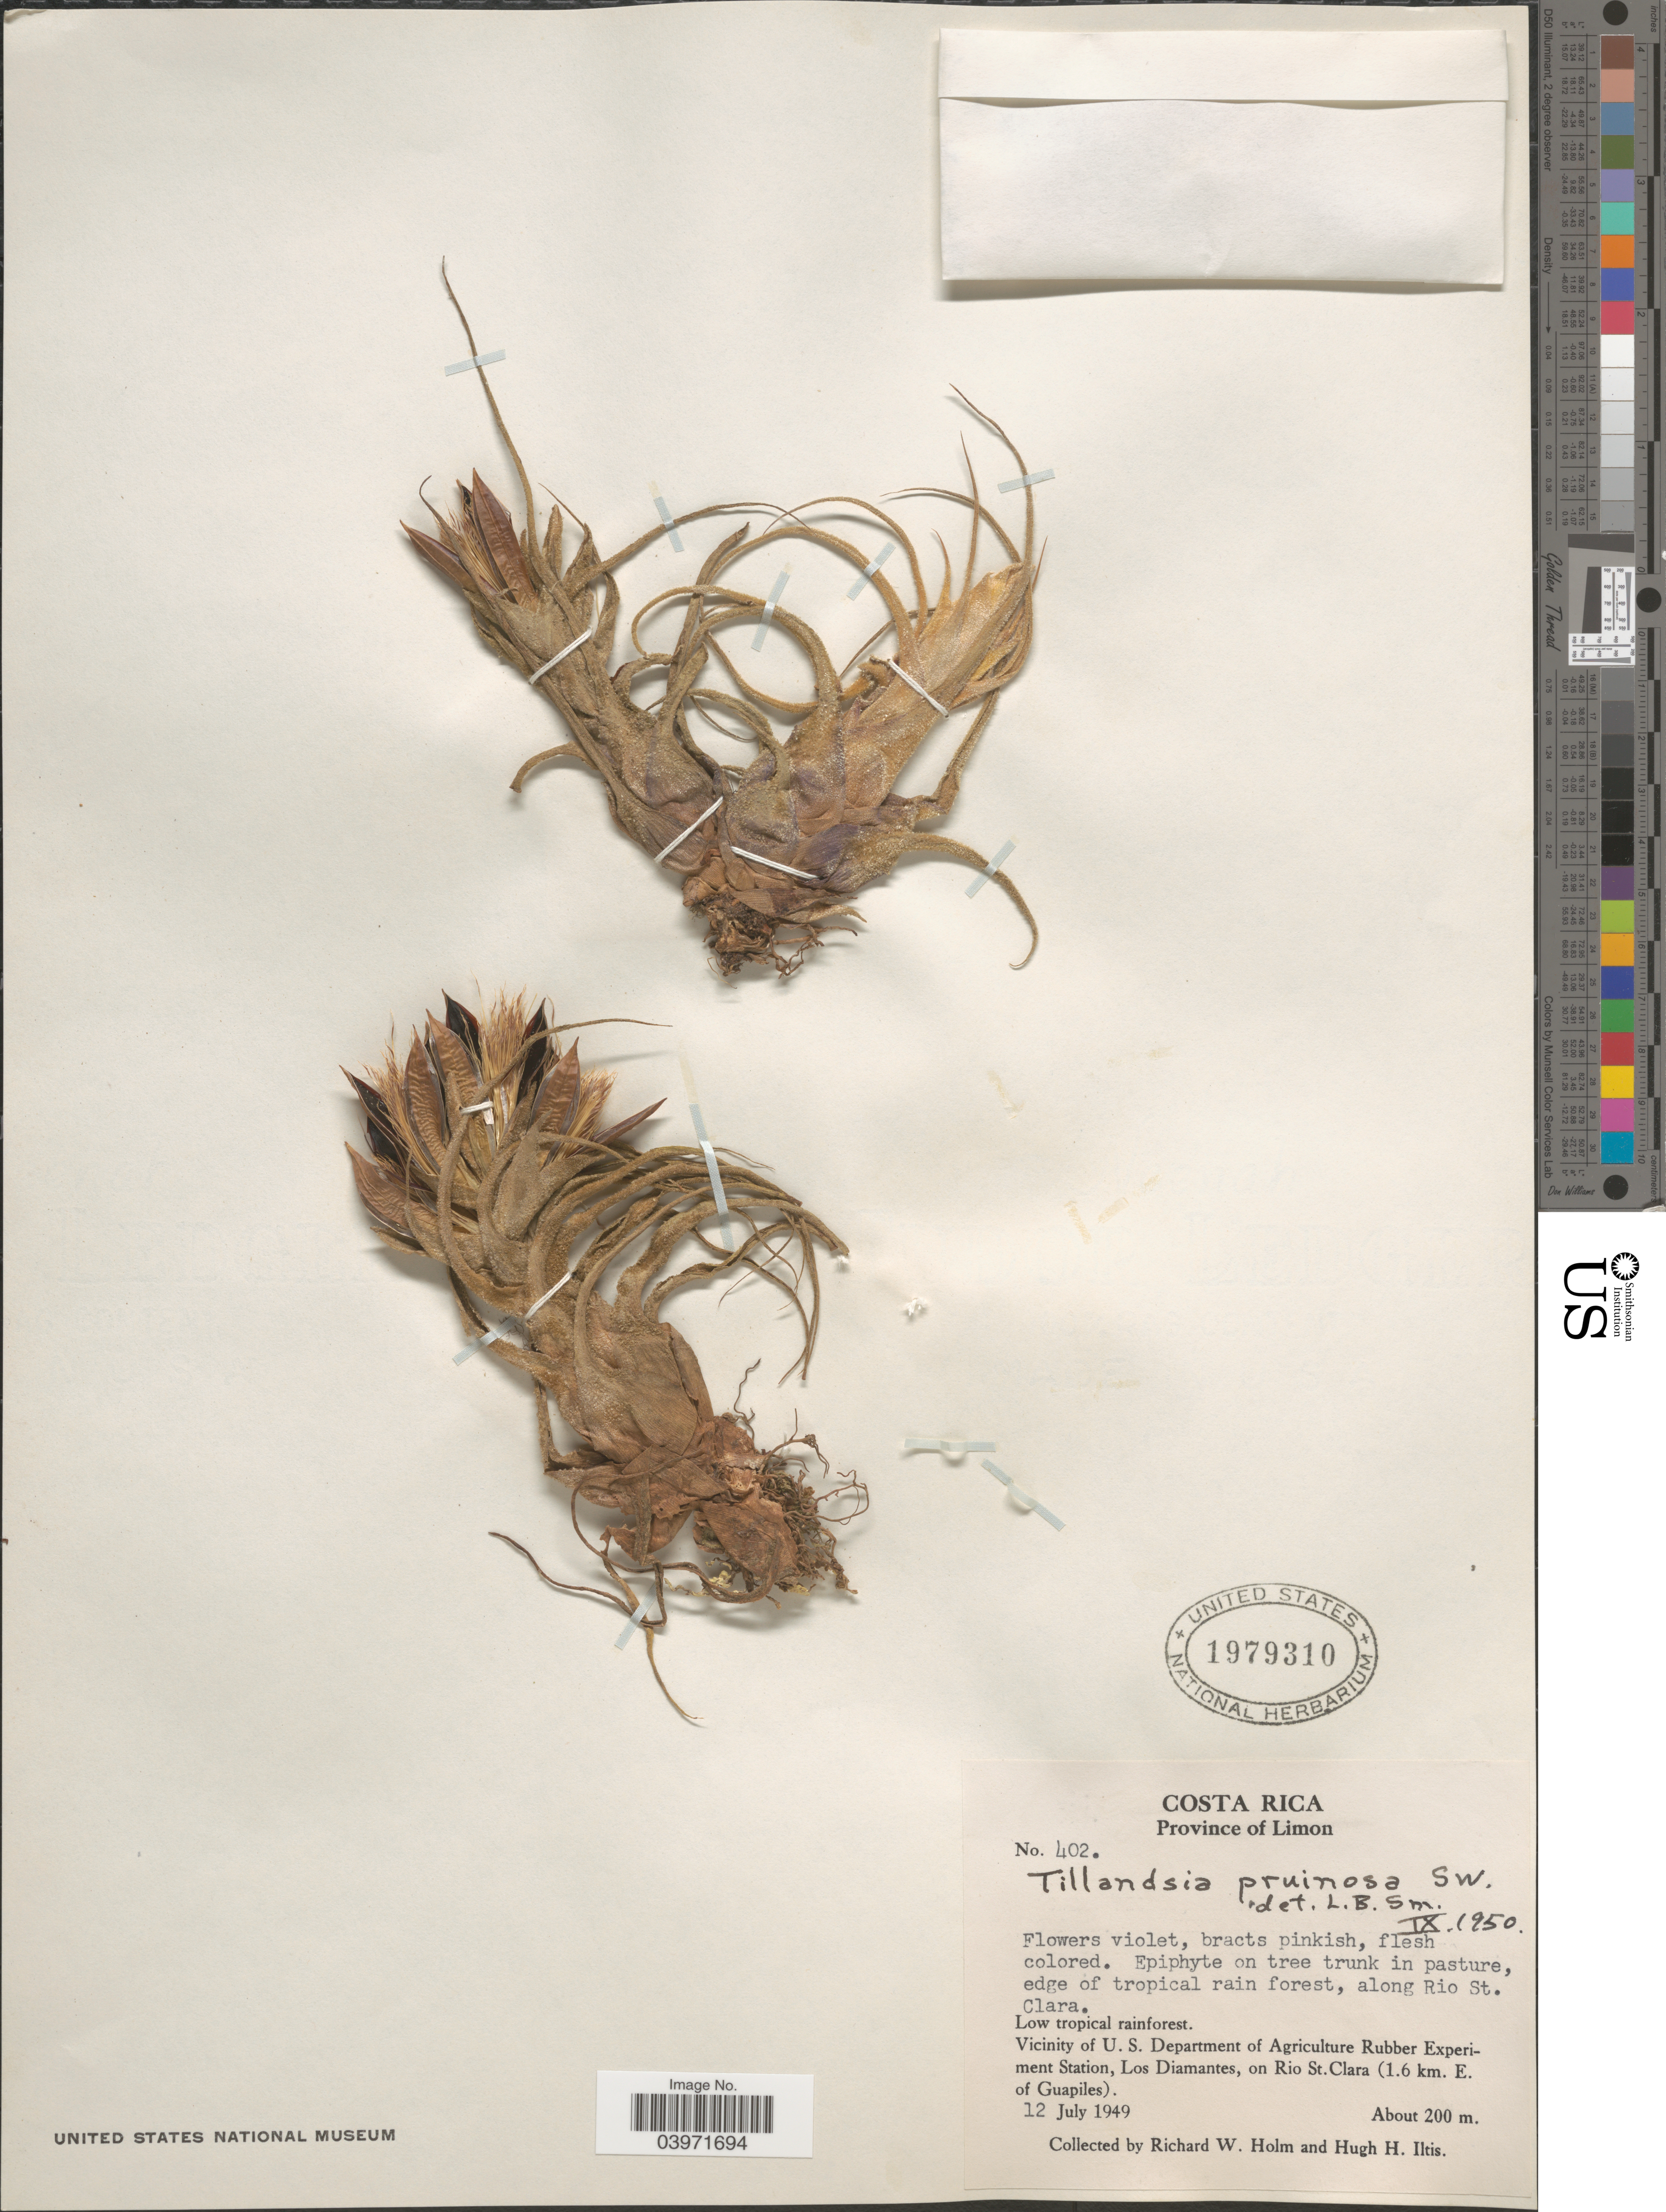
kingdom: Plantae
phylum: Tracheophyta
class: Liliopsida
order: Poales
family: Bromeliaceae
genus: Tillandsia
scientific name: Tillandsia pruinosa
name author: Sw.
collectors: R. W. Holm & H. H. Iltis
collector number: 402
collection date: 1949-07-12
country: Costa Rica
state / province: Limón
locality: Vicinity of U.S. Department of Agriculture Rubber Experiment Station, Los Diamantes, on Rio St. Clara (1.6 km. E. of Guapiles).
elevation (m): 200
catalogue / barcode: US 1979310